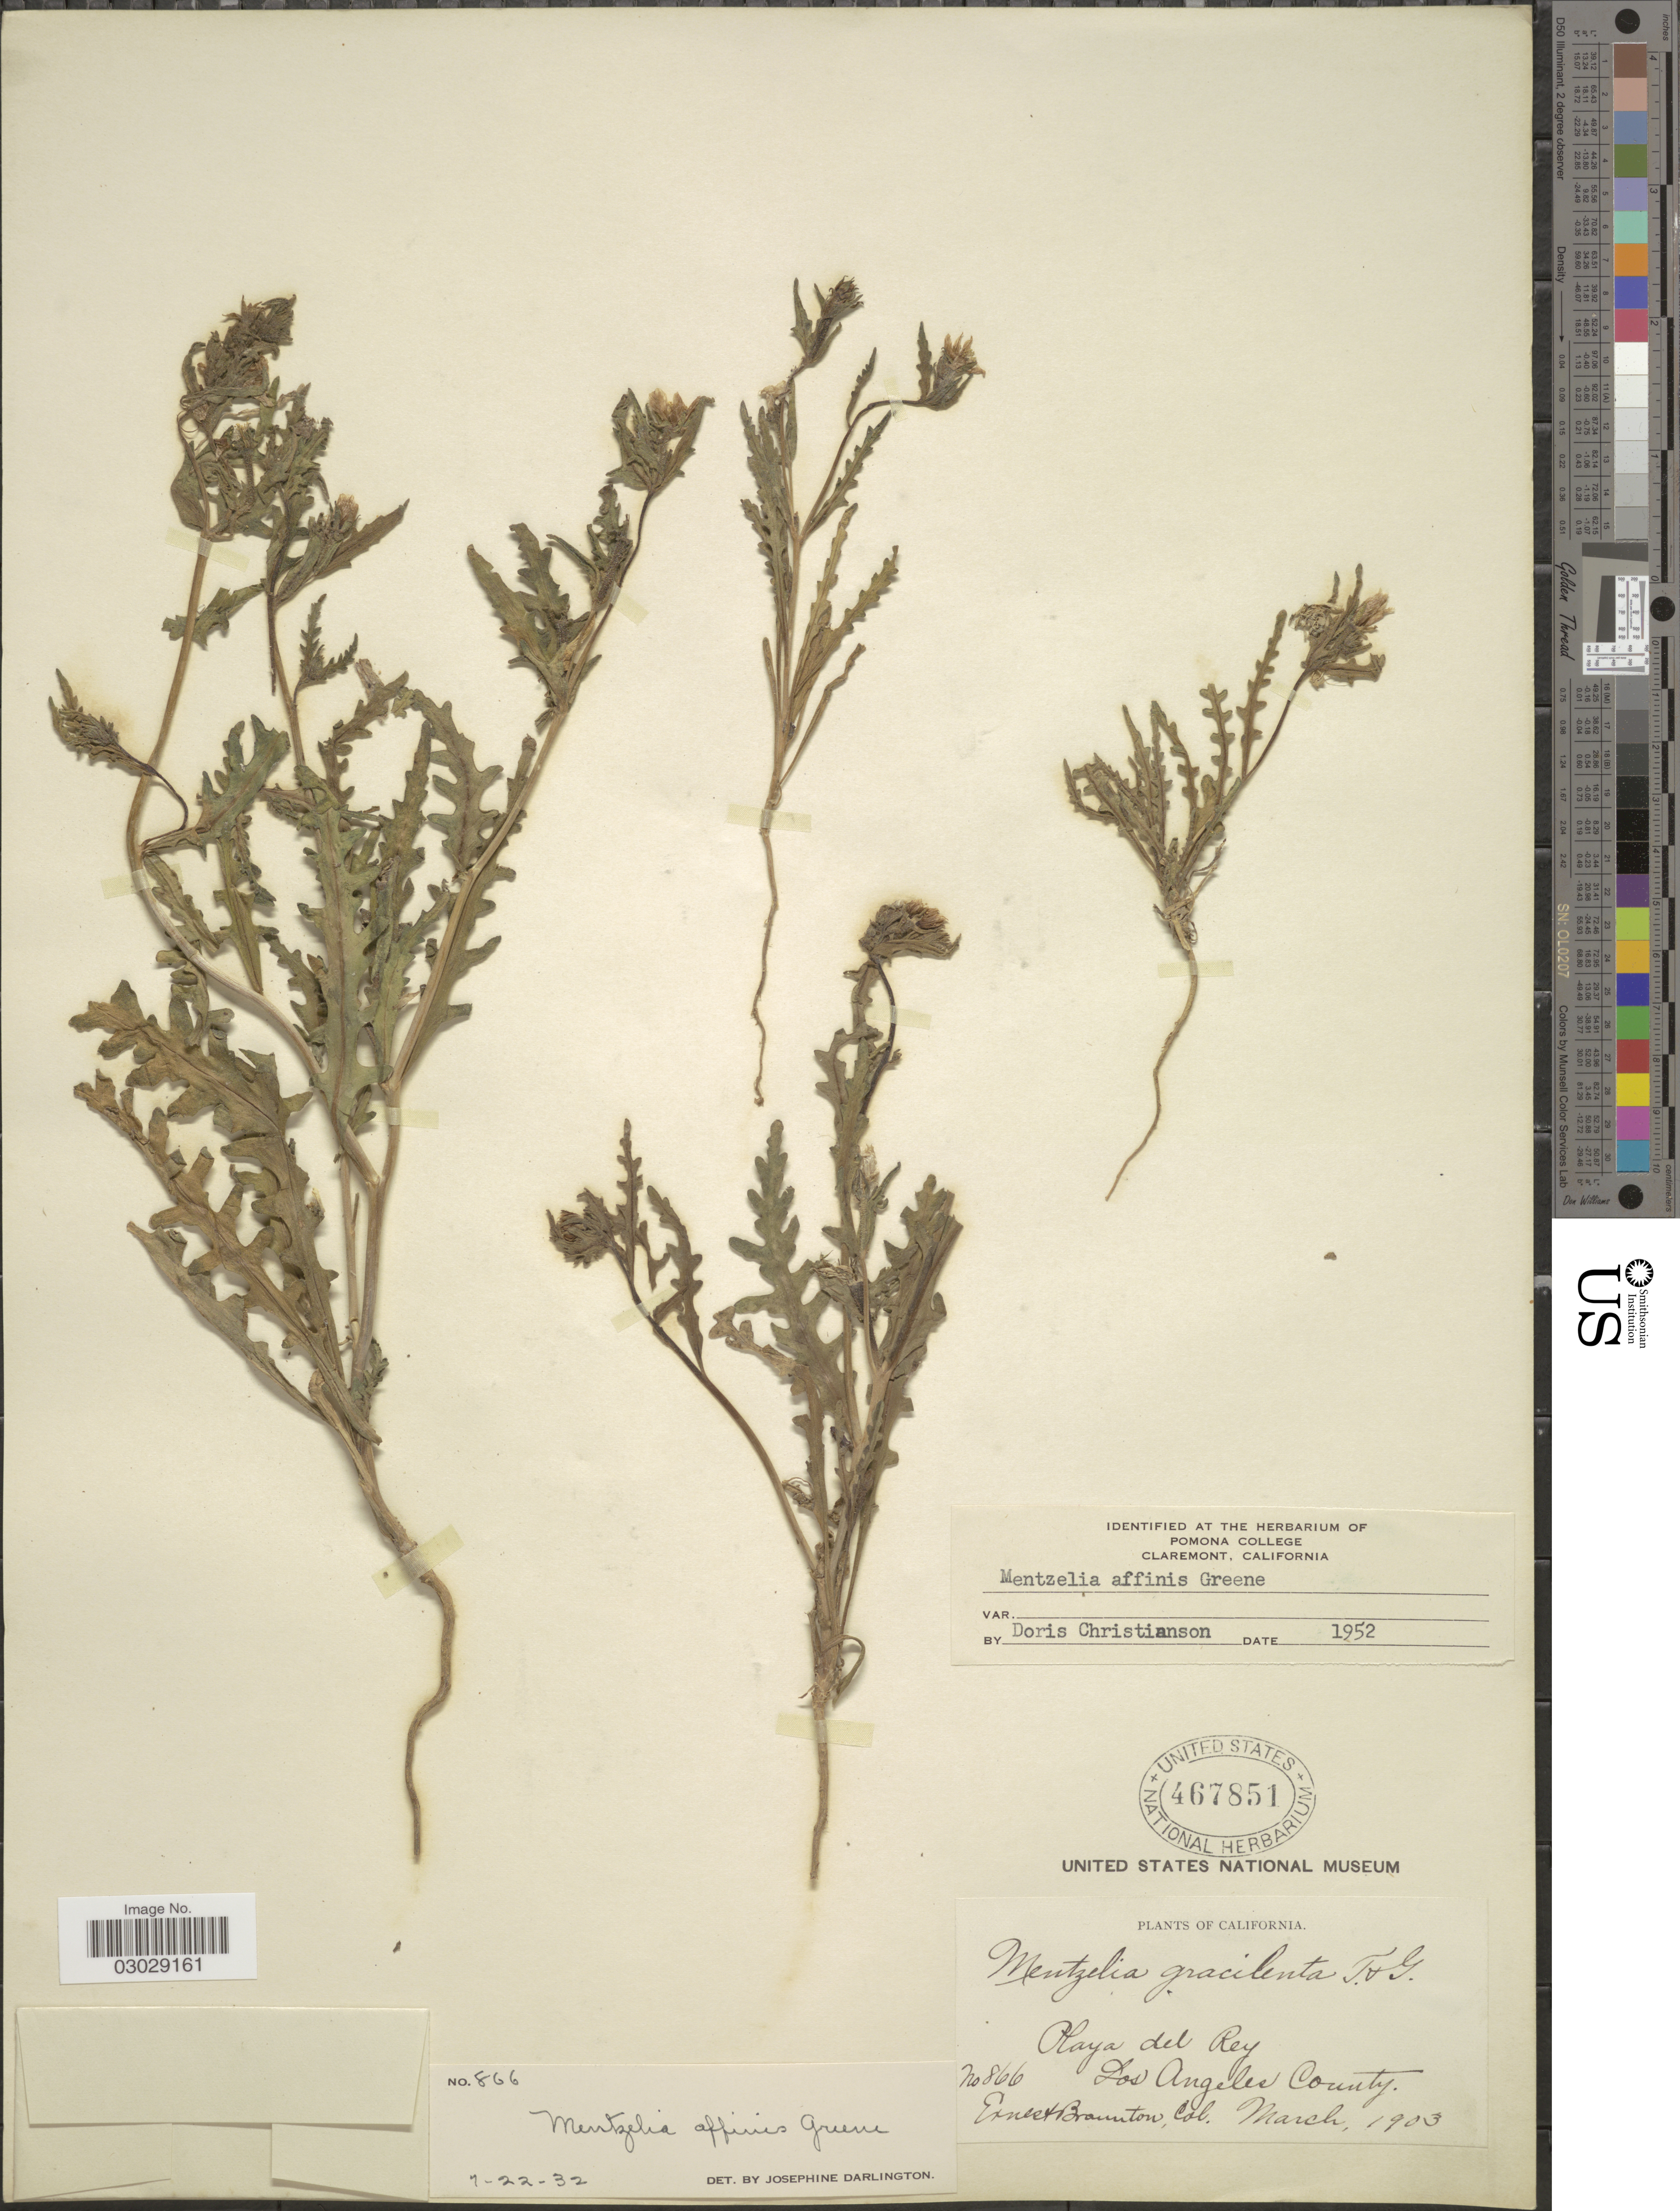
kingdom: Plantae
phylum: Tracheophyta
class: Magnoliopsida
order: Cornales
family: Loasaceae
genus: Mentzelia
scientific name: Mentzelia affinis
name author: Greene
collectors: E. Braunton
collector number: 866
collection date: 1903-03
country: United States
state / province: California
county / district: Los Angeles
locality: Playa del Rey. Los Angeles County.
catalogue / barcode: US 467851